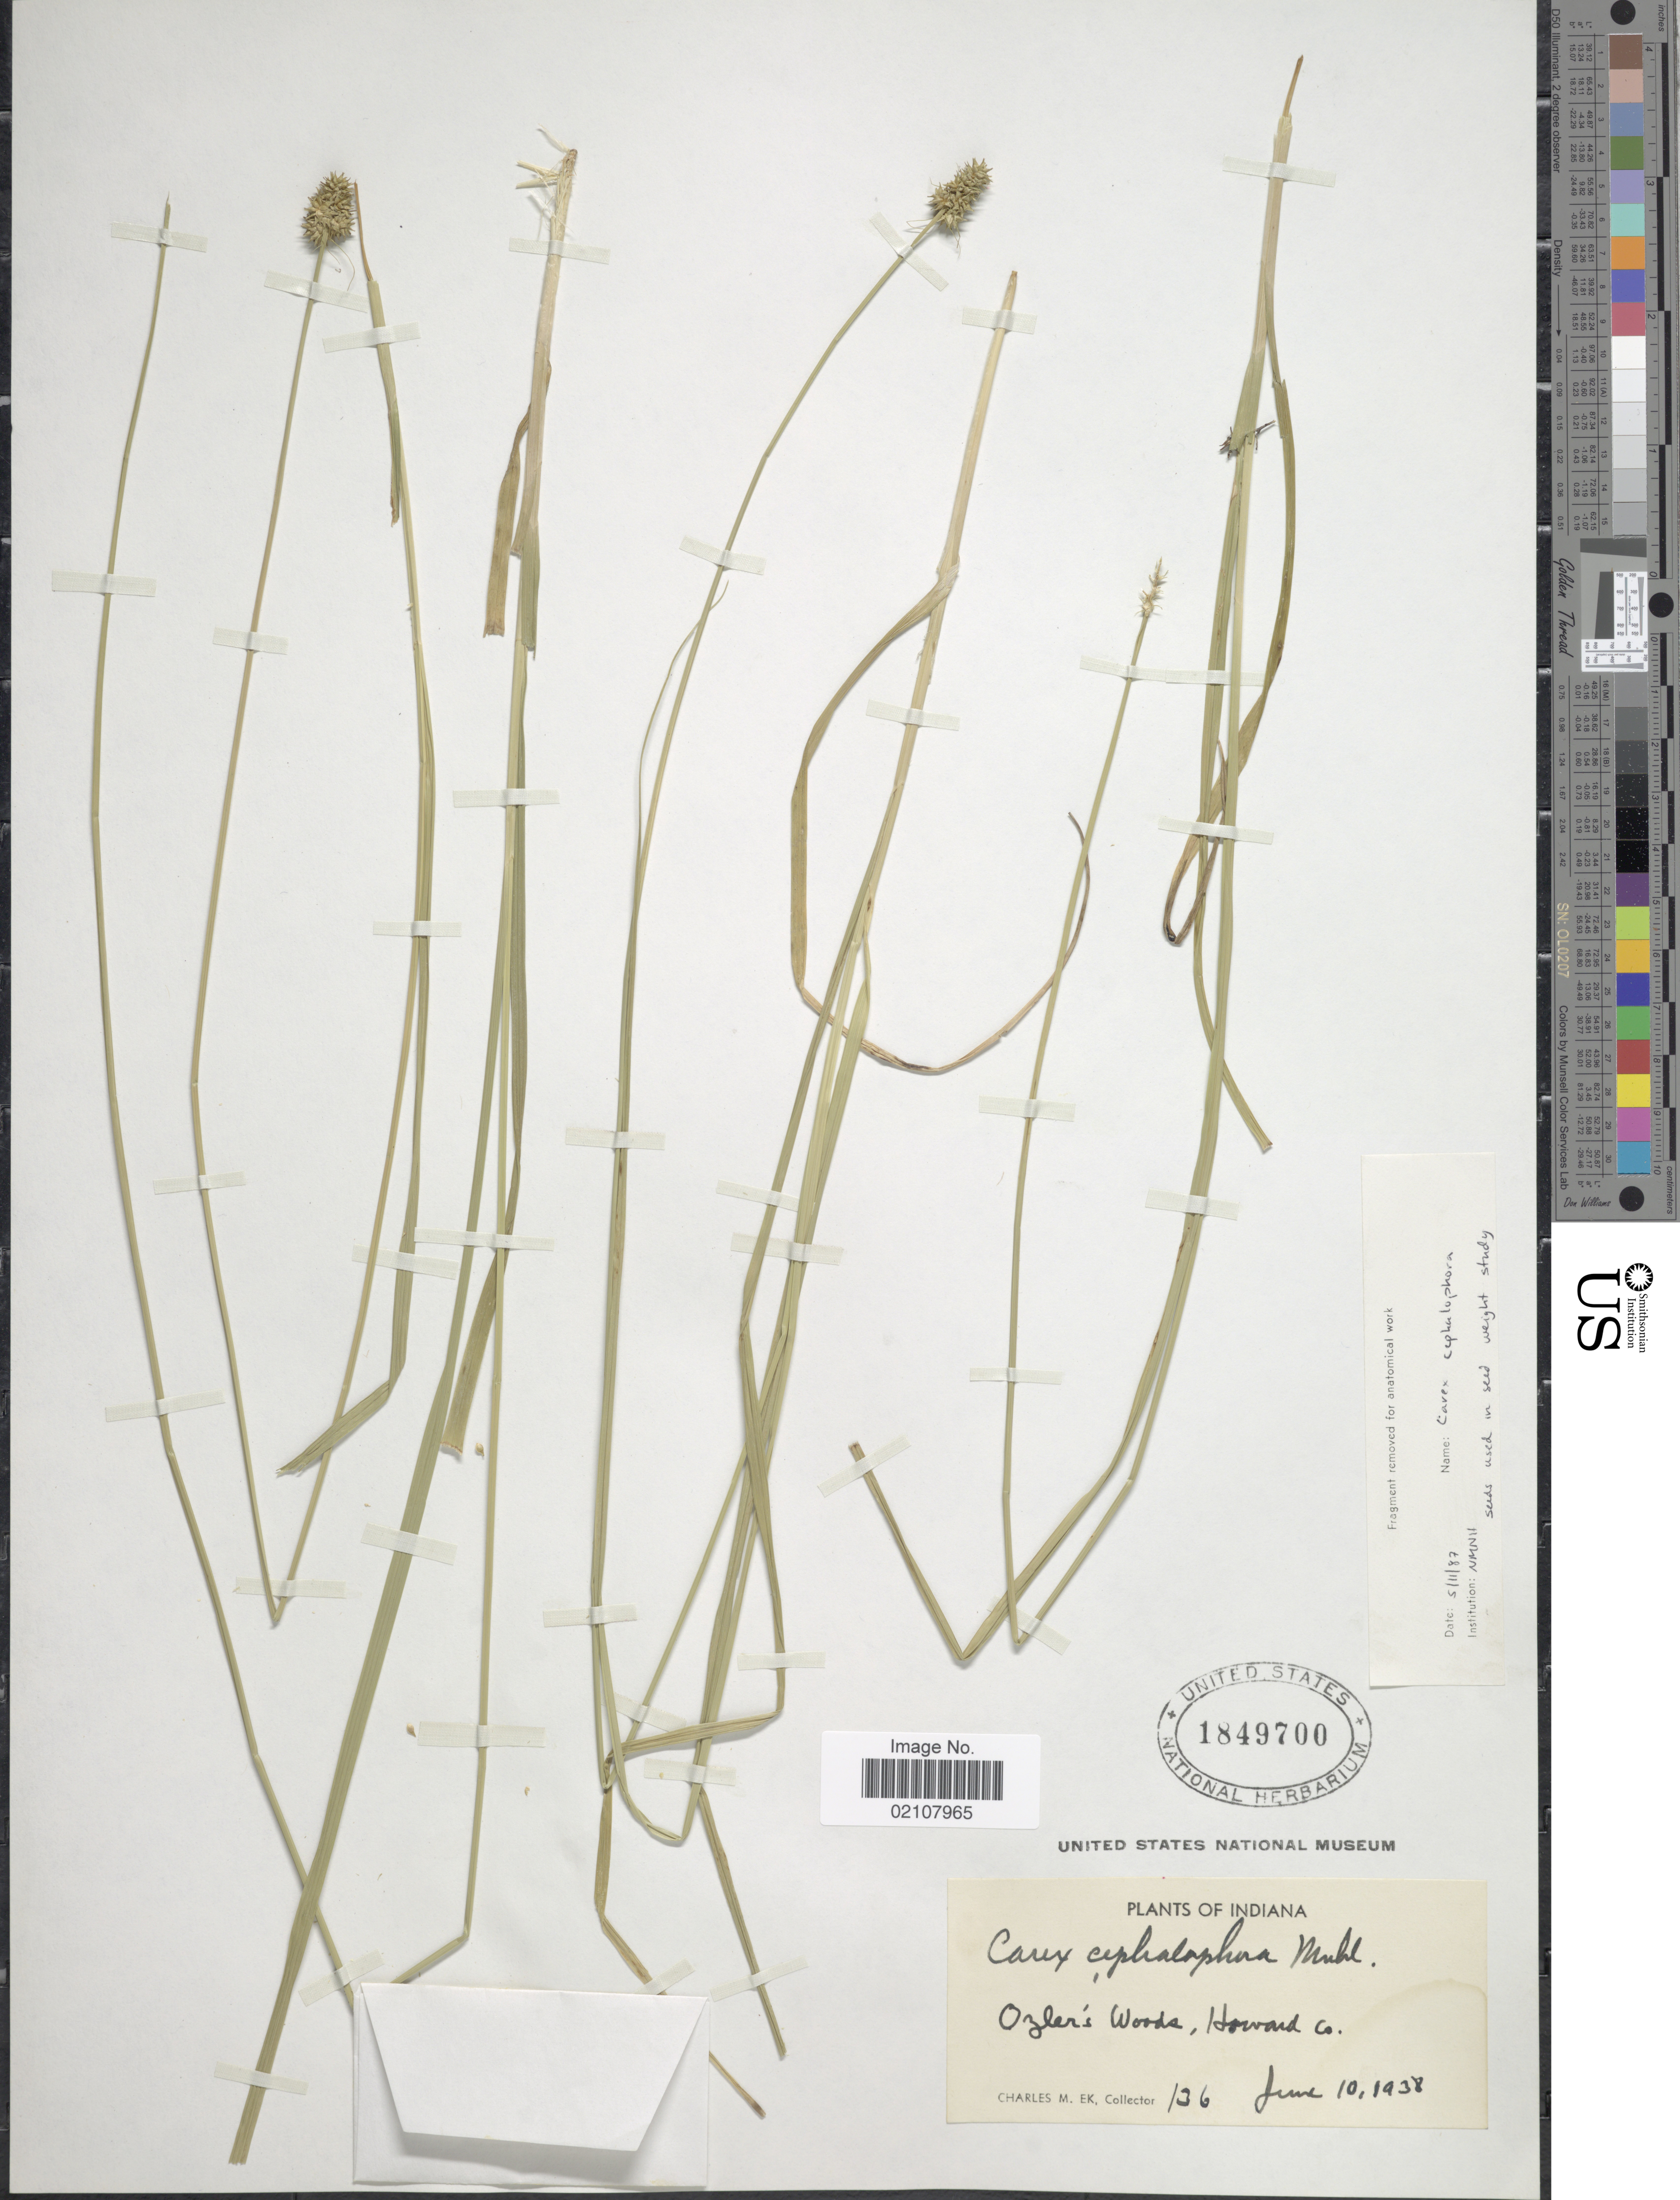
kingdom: Plantae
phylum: Tracheophyta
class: Liliopsida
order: Poales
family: Cyperaceae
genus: Carex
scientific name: Carex cephalophora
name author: Muhl. ex Willd.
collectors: C. Ek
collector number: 136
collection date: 1938-06-10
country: United States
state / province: Indiana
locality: Ozler's Woods, Howard Co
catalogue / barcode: US 1849700